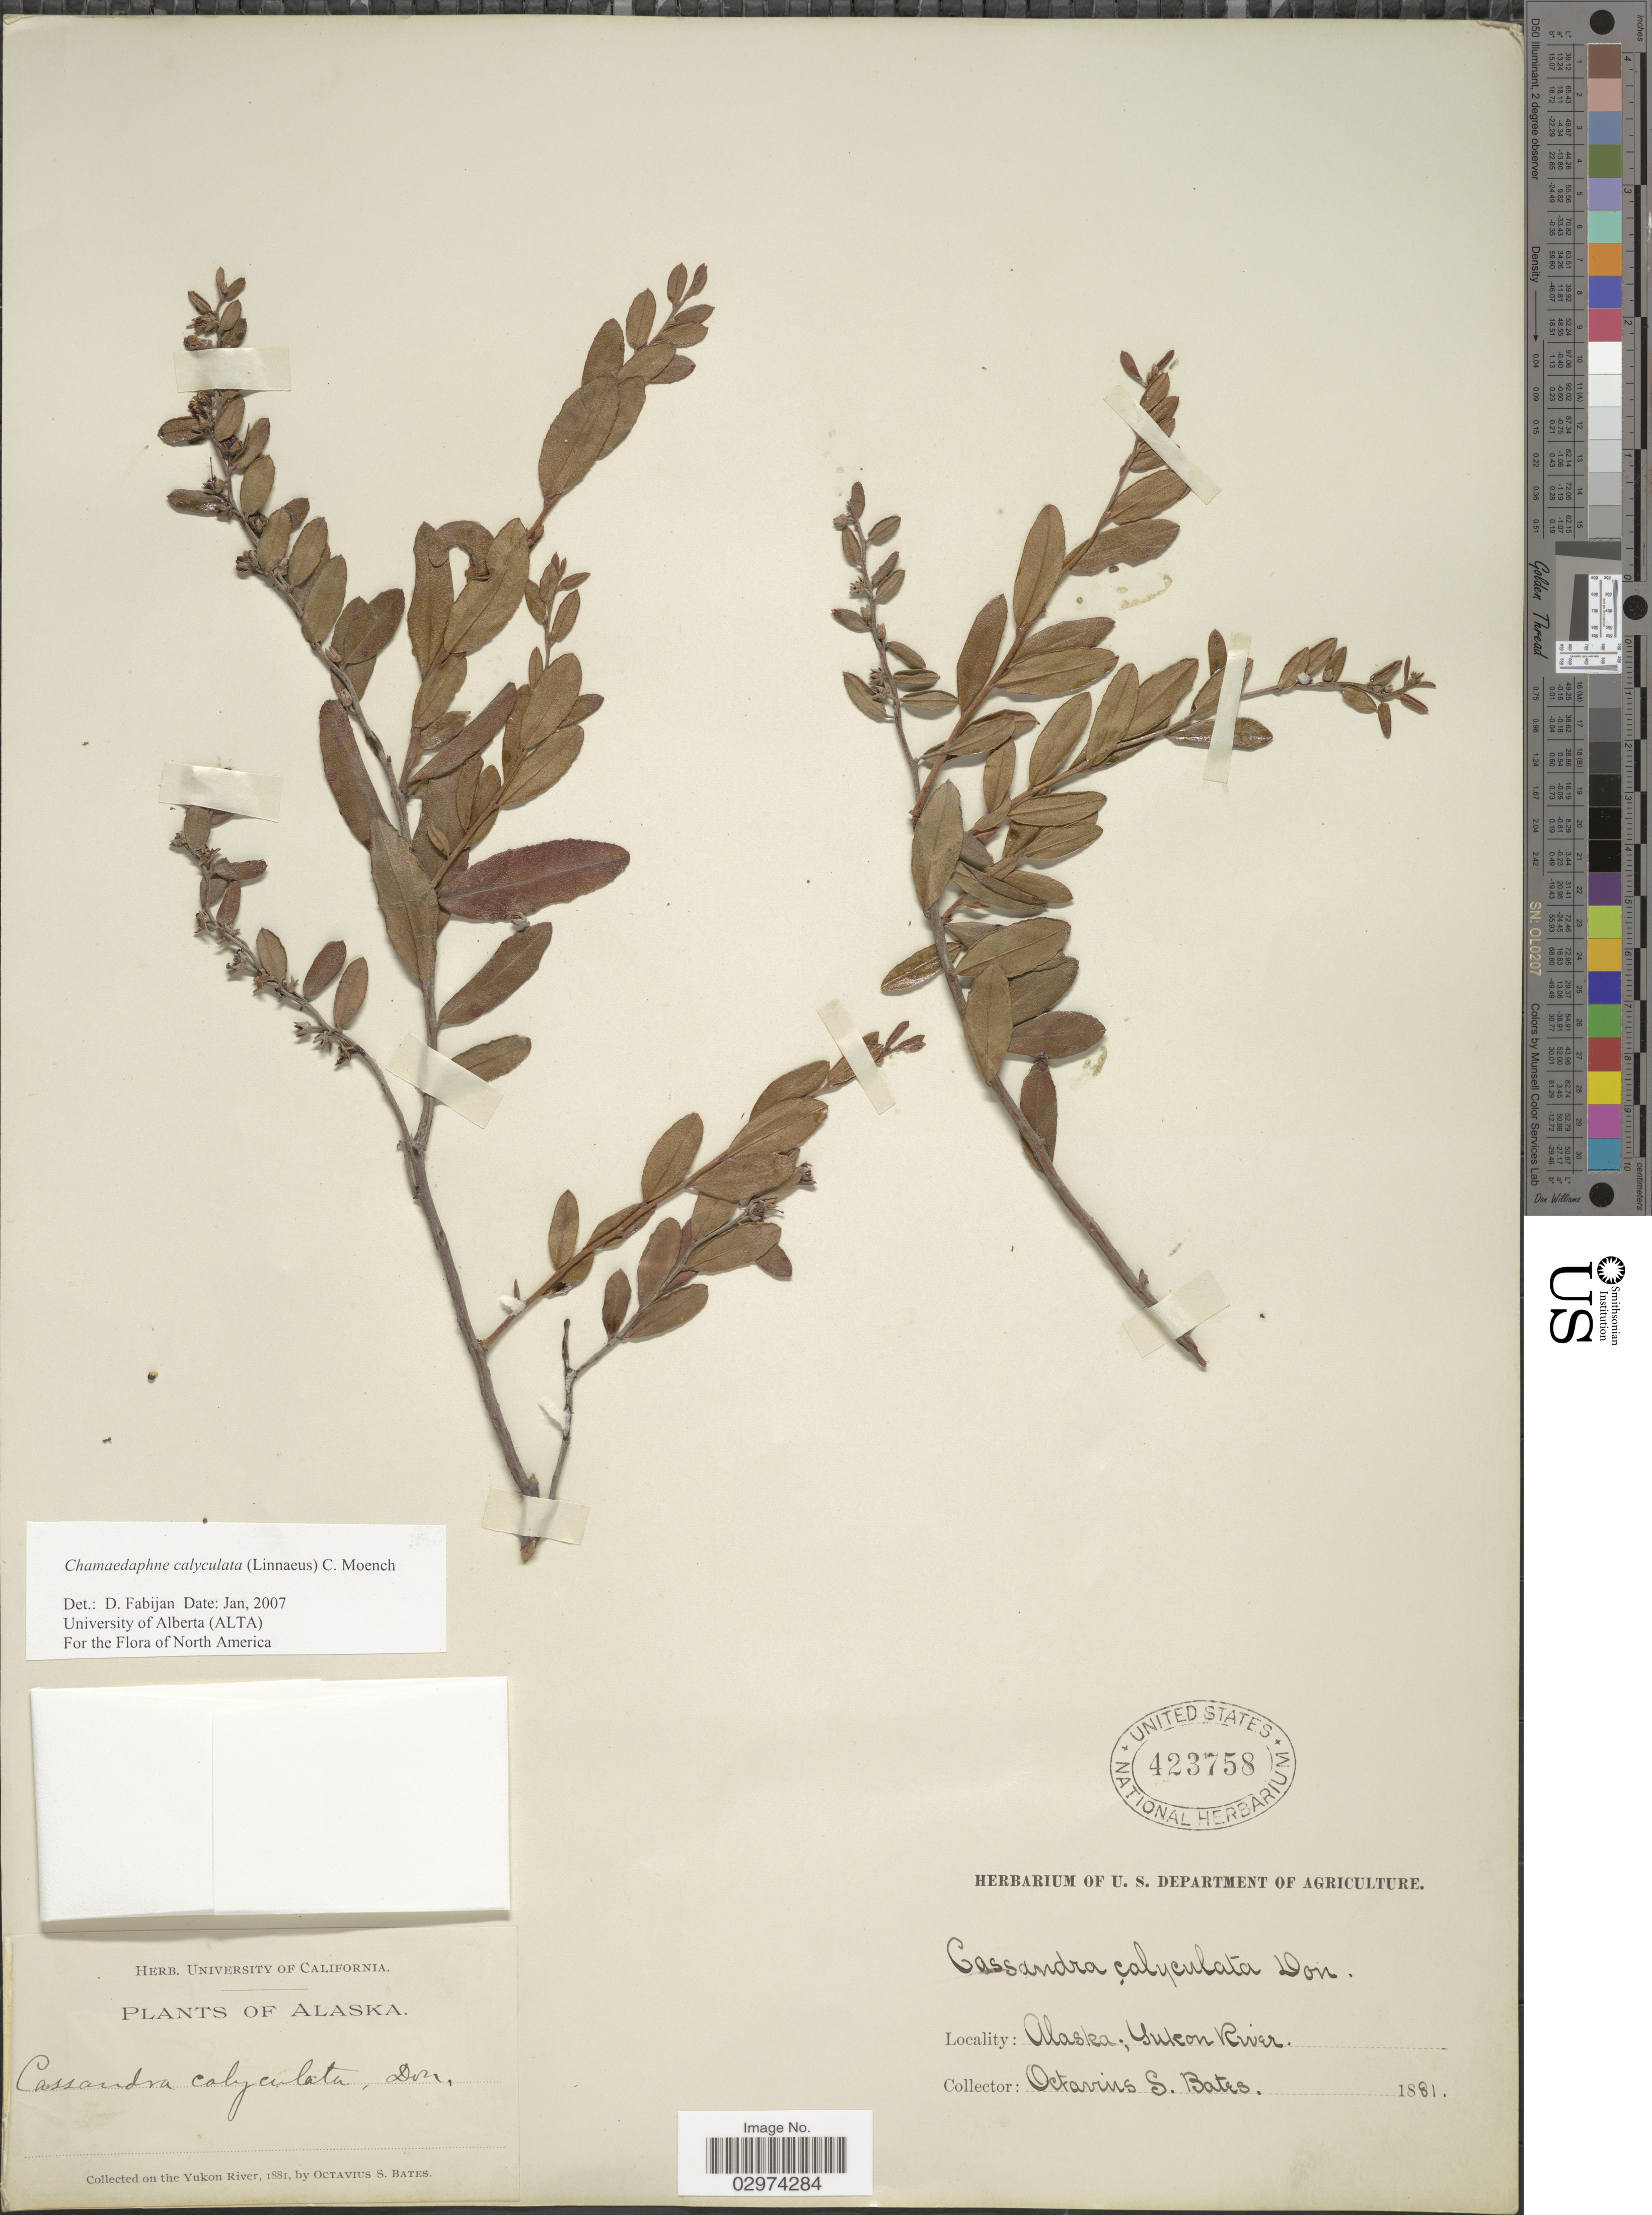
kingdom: Plantae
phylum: Tracheophyta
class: Magnoliopsida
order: Ericales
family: Ericaceae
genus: Chamaedaphne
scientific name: Chamaedaphne calyculata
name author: (L.) Moench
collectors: O. Bates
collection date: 1881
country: United States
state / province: Alaska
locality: Yukon River.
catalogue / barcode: US 423758